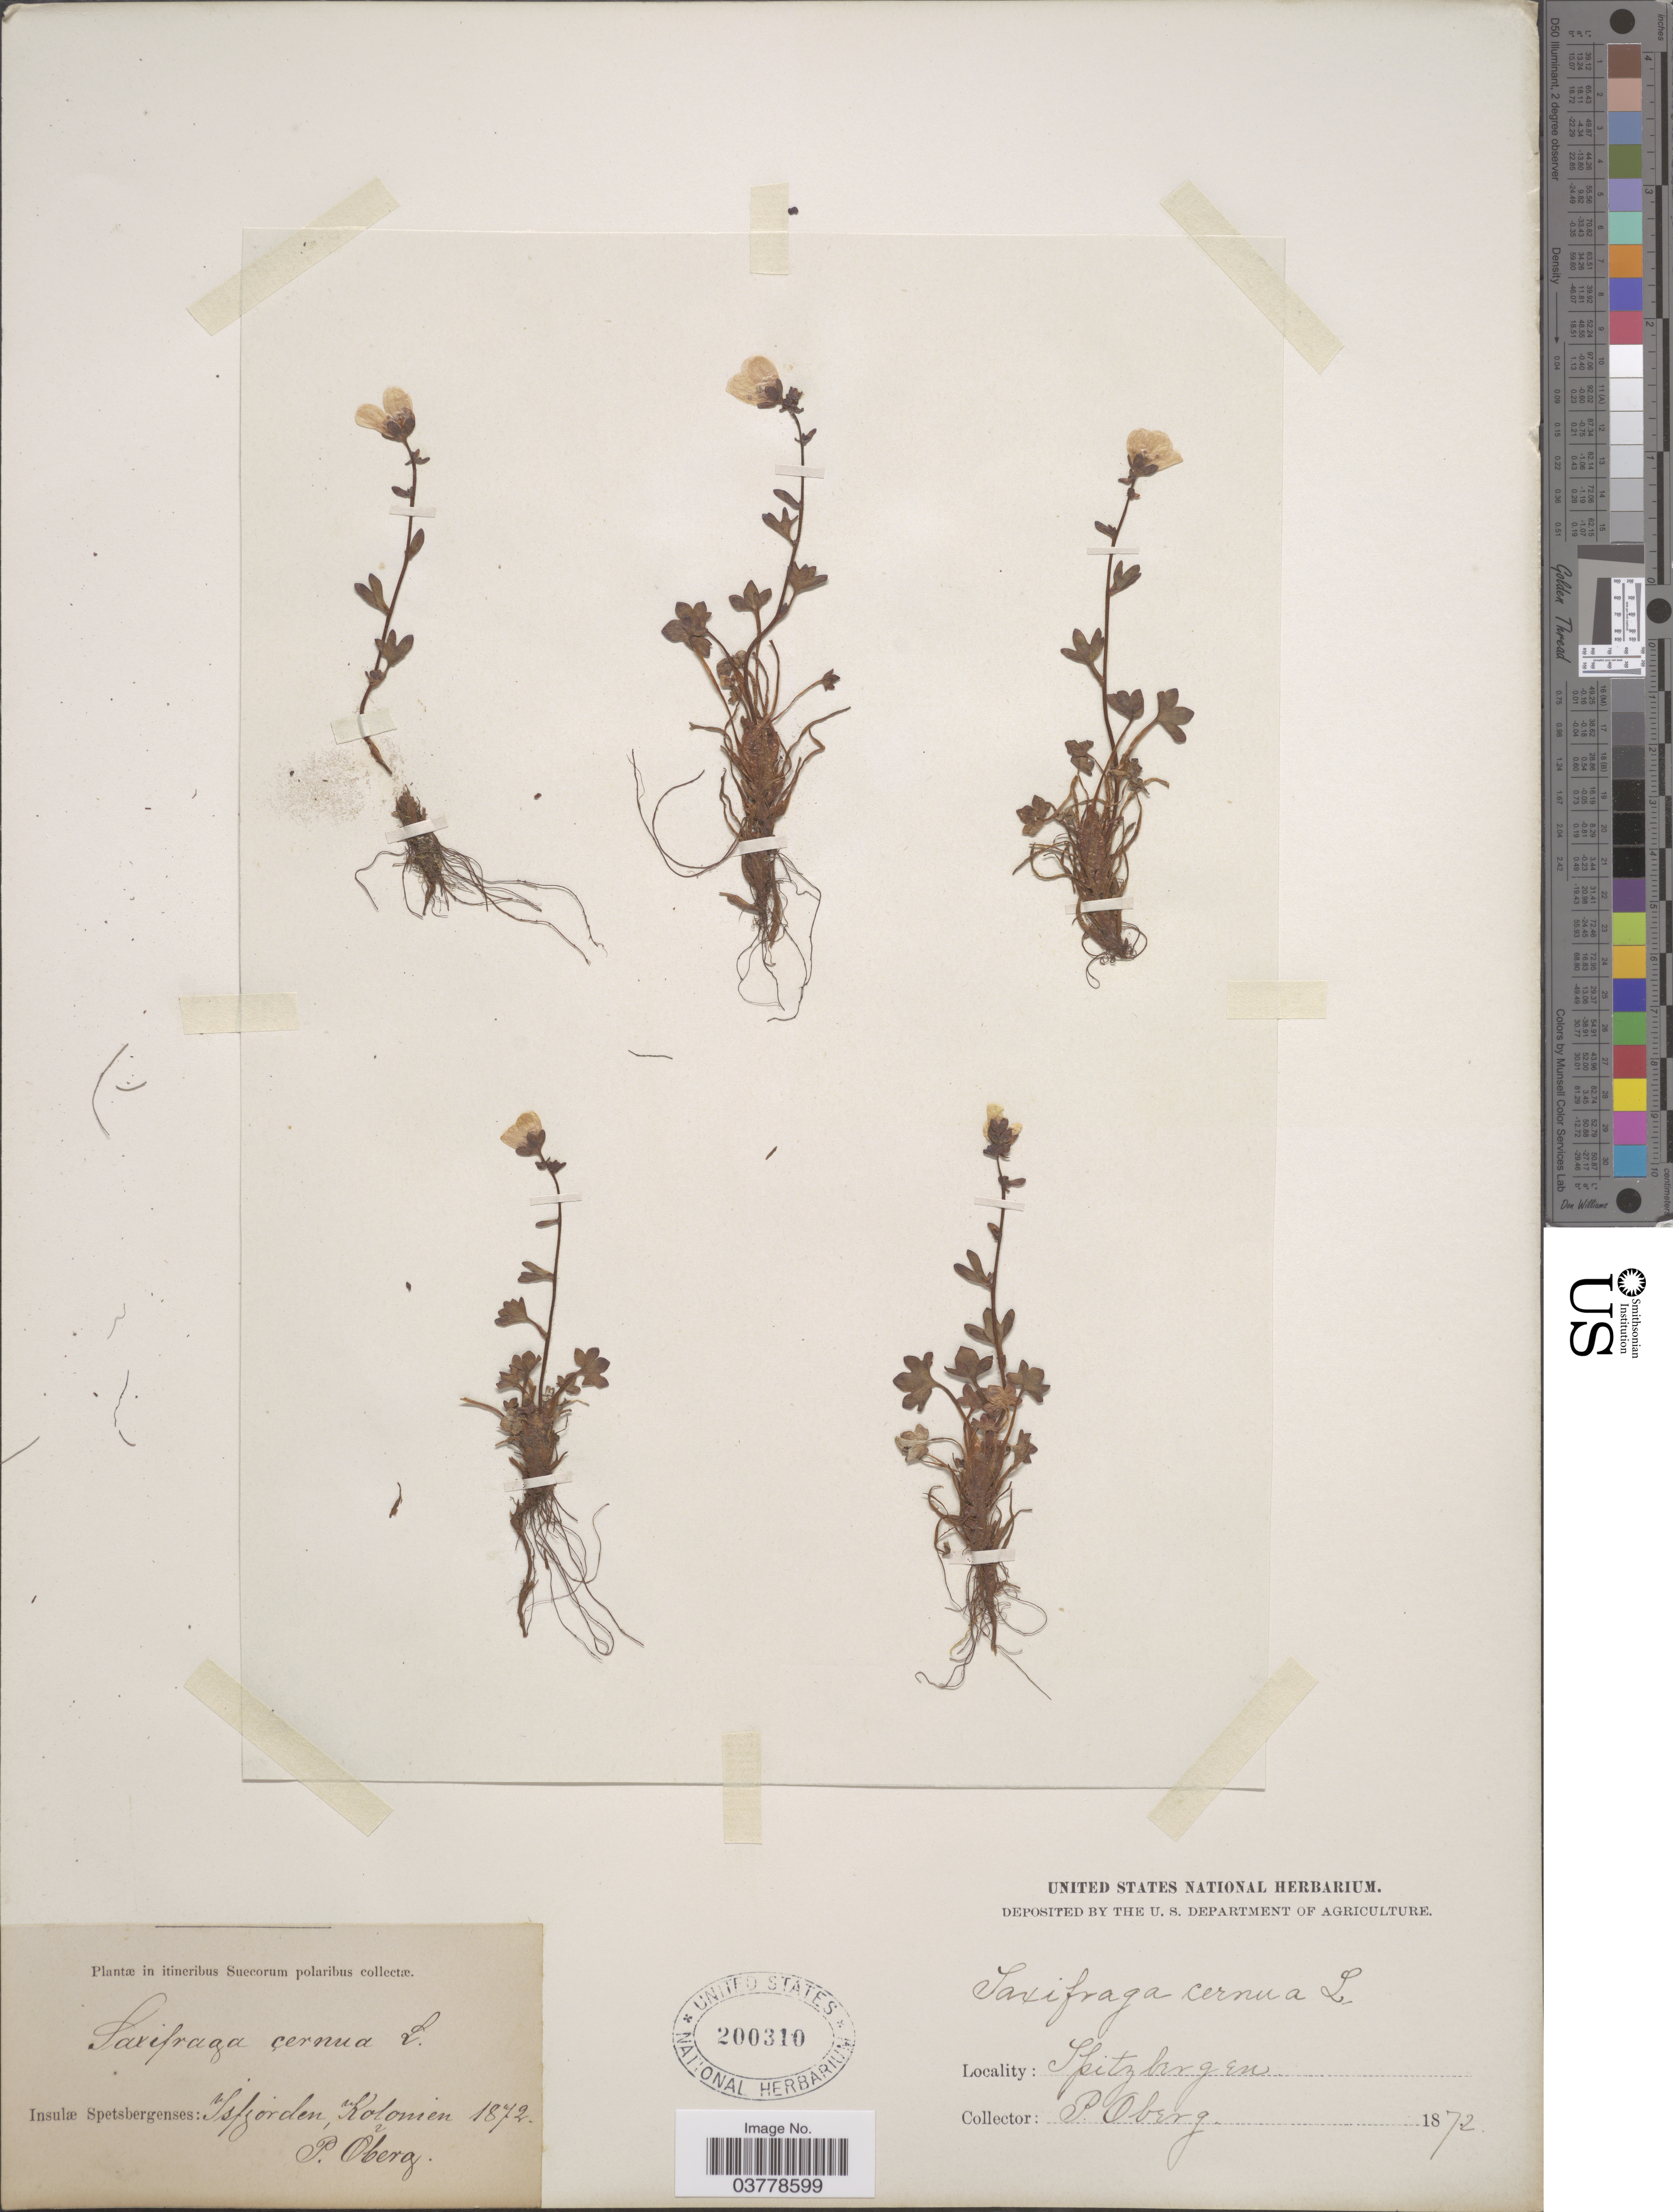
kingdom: Plantae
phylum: Tracheophyta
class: Magnoliopsida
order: Saxifragales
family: Saxifragaceae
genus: Saxifraga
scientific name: Saxifraga cernua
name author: L.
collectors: P. Oberg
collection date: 1872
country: Norway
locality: Spitzbergen. Itineribus Suecorum polaribus. Insulæ Spetsbergenses: Isfjorden, Kolonien.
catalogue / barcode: US 200310